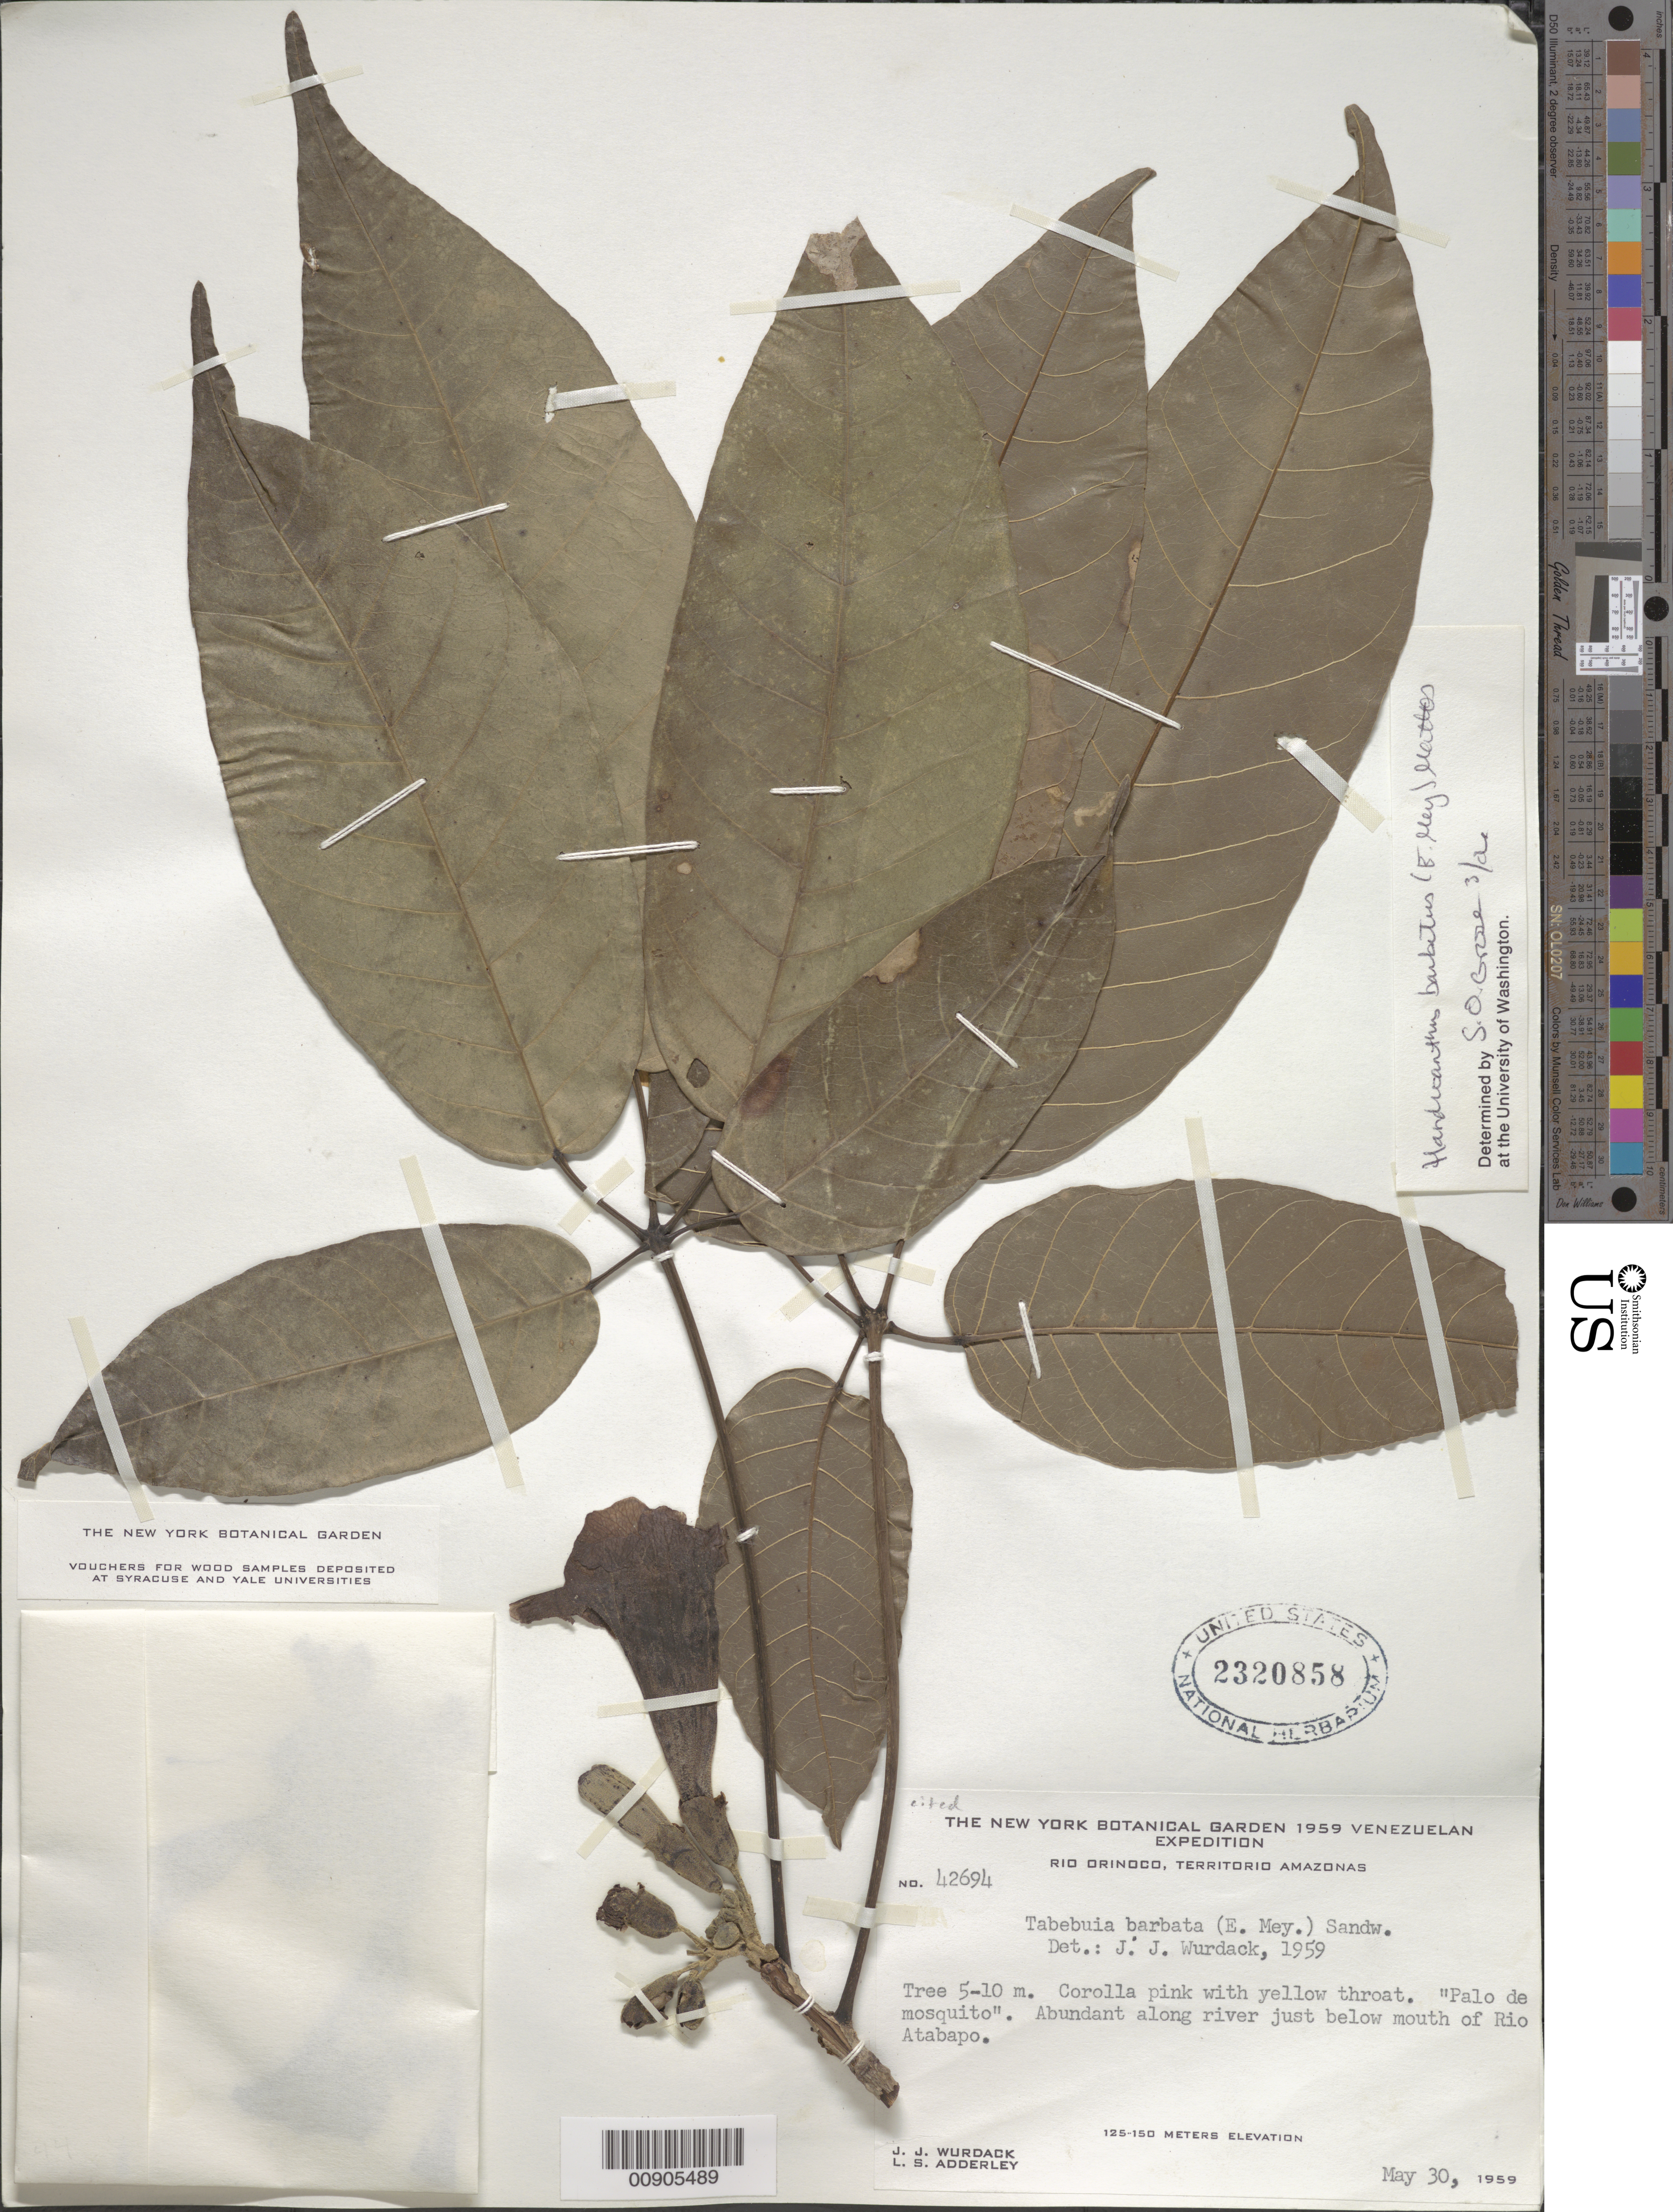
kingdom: Plantae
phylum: Tracheophyta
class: Magnoliopsida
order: Lamiales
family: Bignoniaceae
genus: Handroanthus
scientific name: Handroanthus barbatus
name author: (E. Mey.) Mattos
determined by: Grose, S. O.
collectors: J. J. Wurdack & L. S. Adderley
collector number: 42694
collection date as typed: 30-May-59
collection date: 1959-05-30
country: Venezuela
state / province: Amazonas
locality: Río Orinoco, just below mouth of Río Atabapo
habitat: Along river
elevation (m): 125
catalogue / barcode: US 2320858